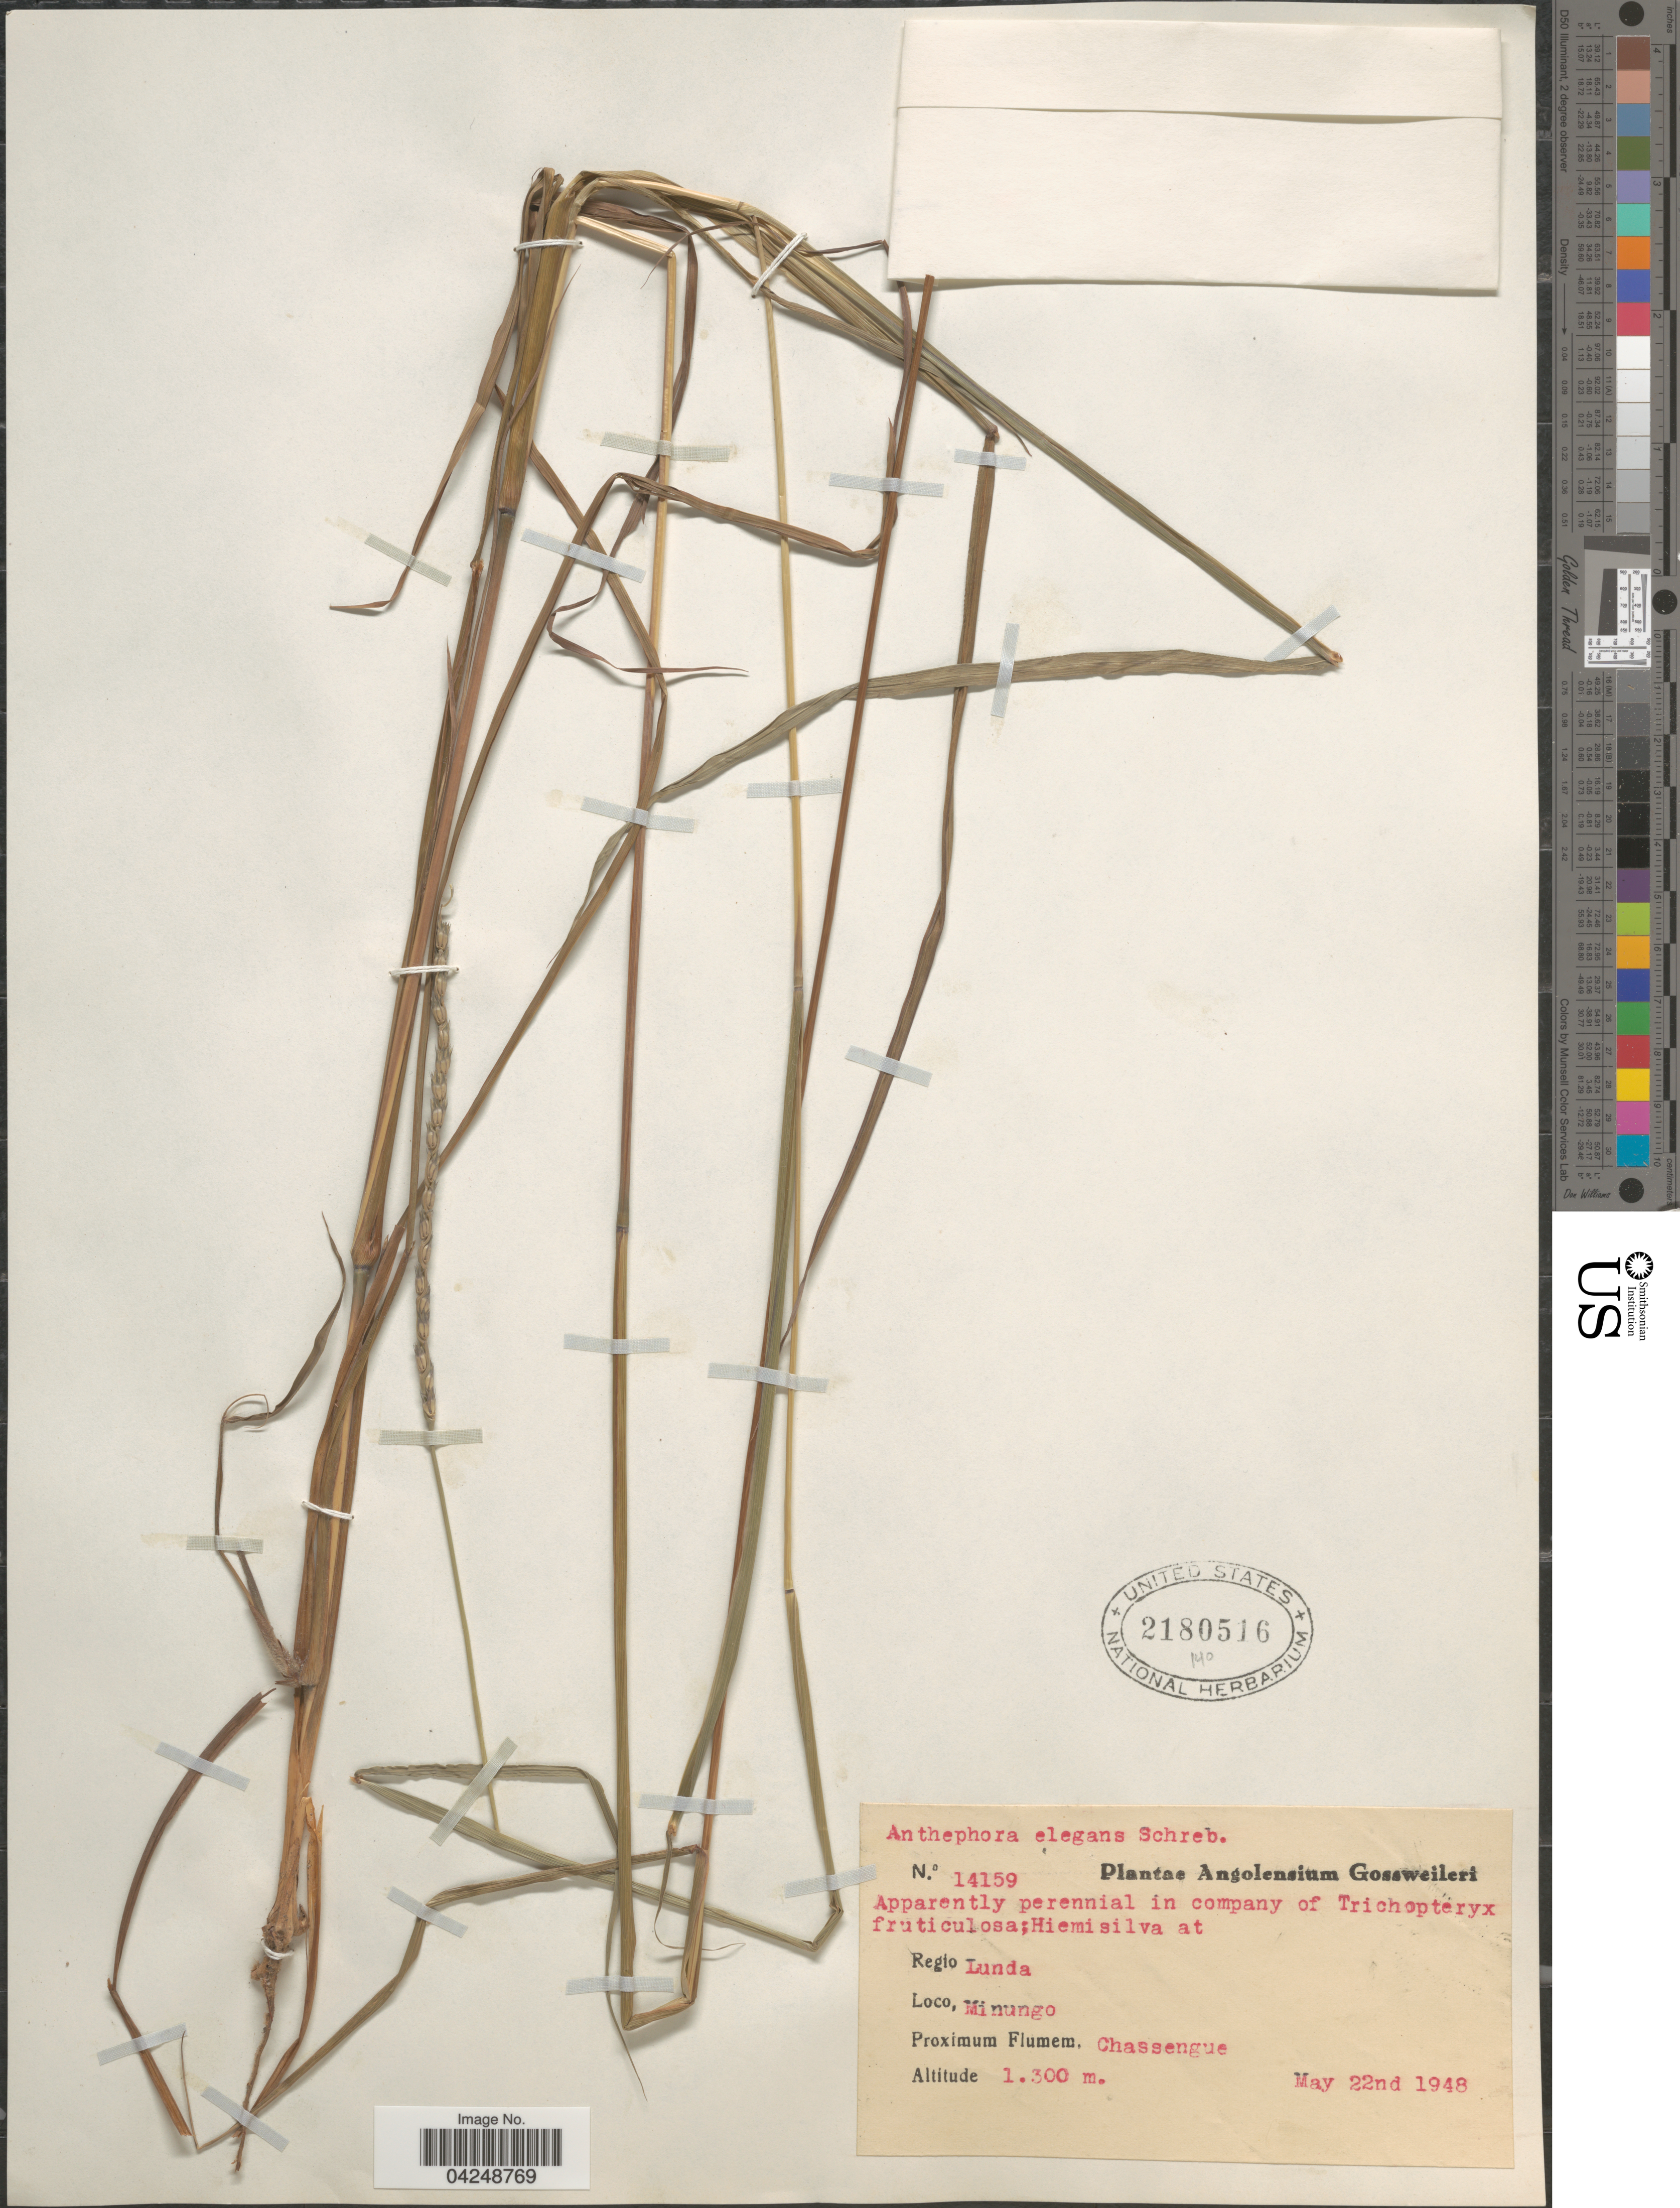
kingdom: Plantae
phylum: Tracheophyta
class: Liliopsida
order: Poales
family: Poaceae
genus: Anthephora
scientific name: Anthephora cristata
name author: (Döll) De Wild. & Durand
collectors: -. Gossweiler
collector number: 14159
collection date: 1948-05-22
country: Angola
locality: Hiemisilva at Regio Lunda. Minungo. Proximum Flumem, Chassengue.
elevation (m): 1300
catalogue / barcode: US 2180516